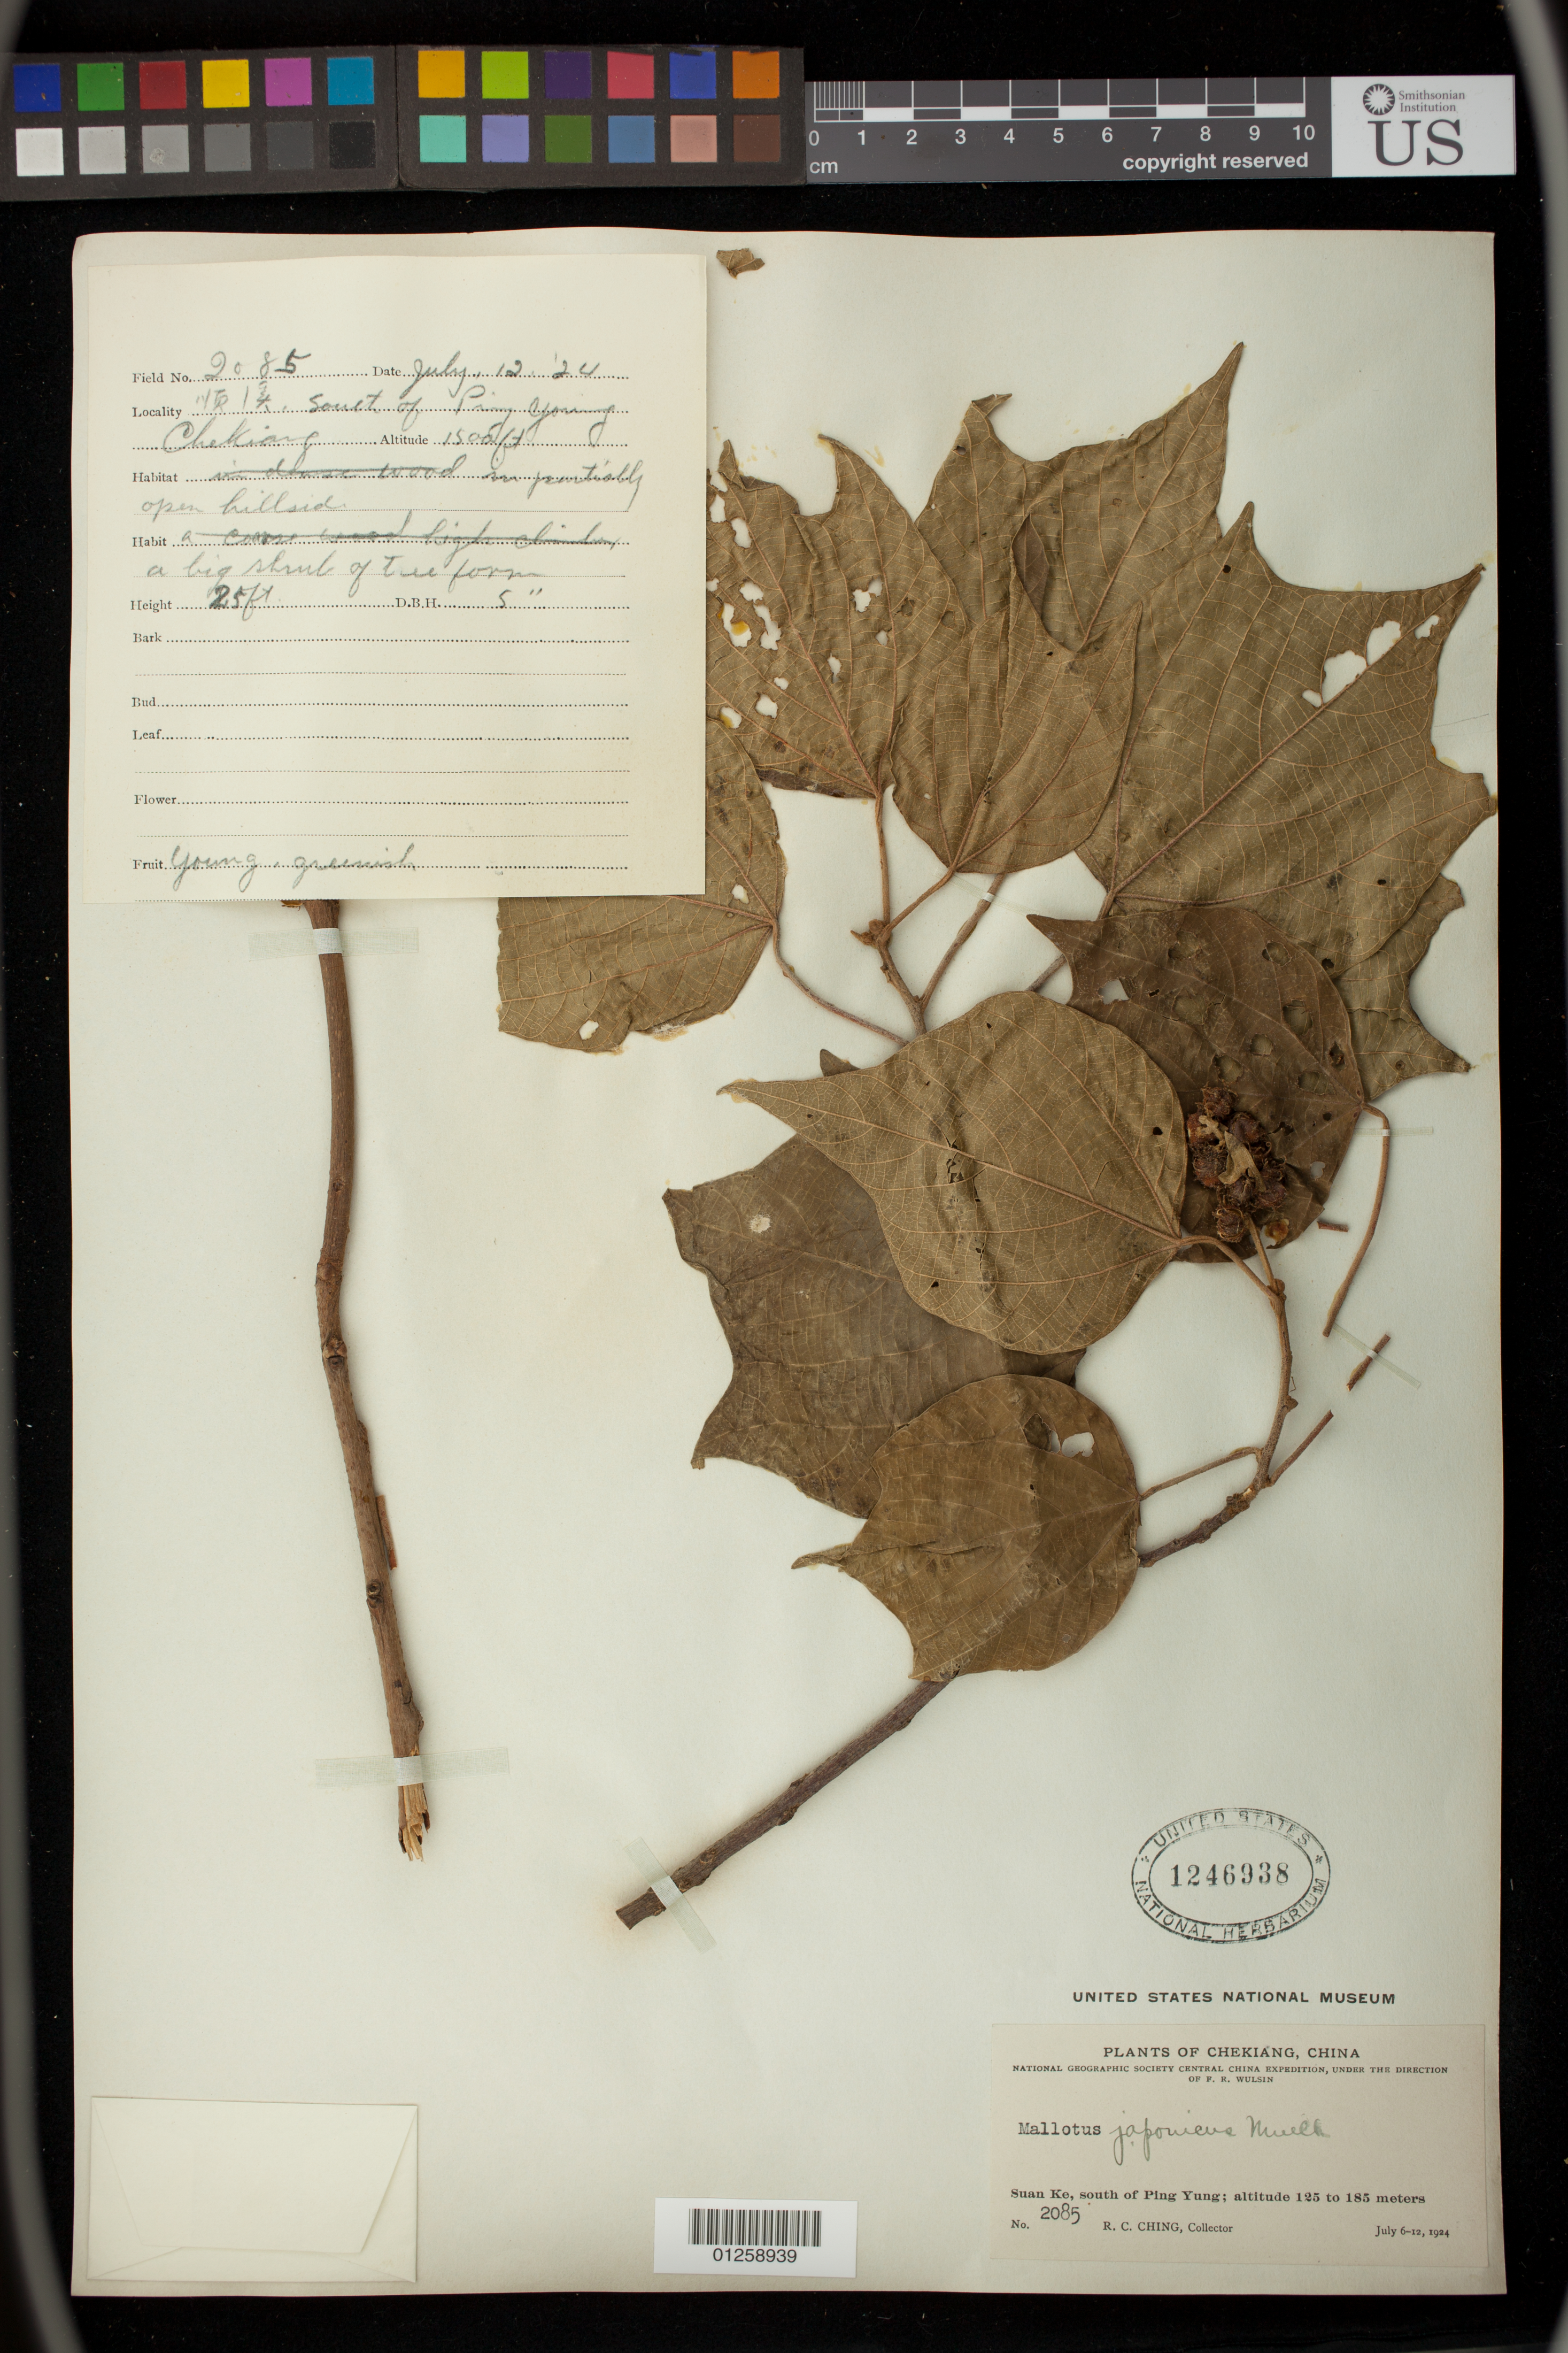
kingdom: Plantae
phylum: Tracheophyta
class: Magnoliopsida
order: Malpighiales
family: Euphorbiaceae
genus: Mallotus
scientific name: Mallotus japonicus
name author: (Spreng.) Müll. Arg.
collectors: R. C. Ching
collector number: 2085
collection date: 1924-07-06/1924-07-12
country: China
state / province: Zhejiang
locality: Suan Ke, south of Ping Yung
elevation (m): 125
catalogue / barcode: US 1246938